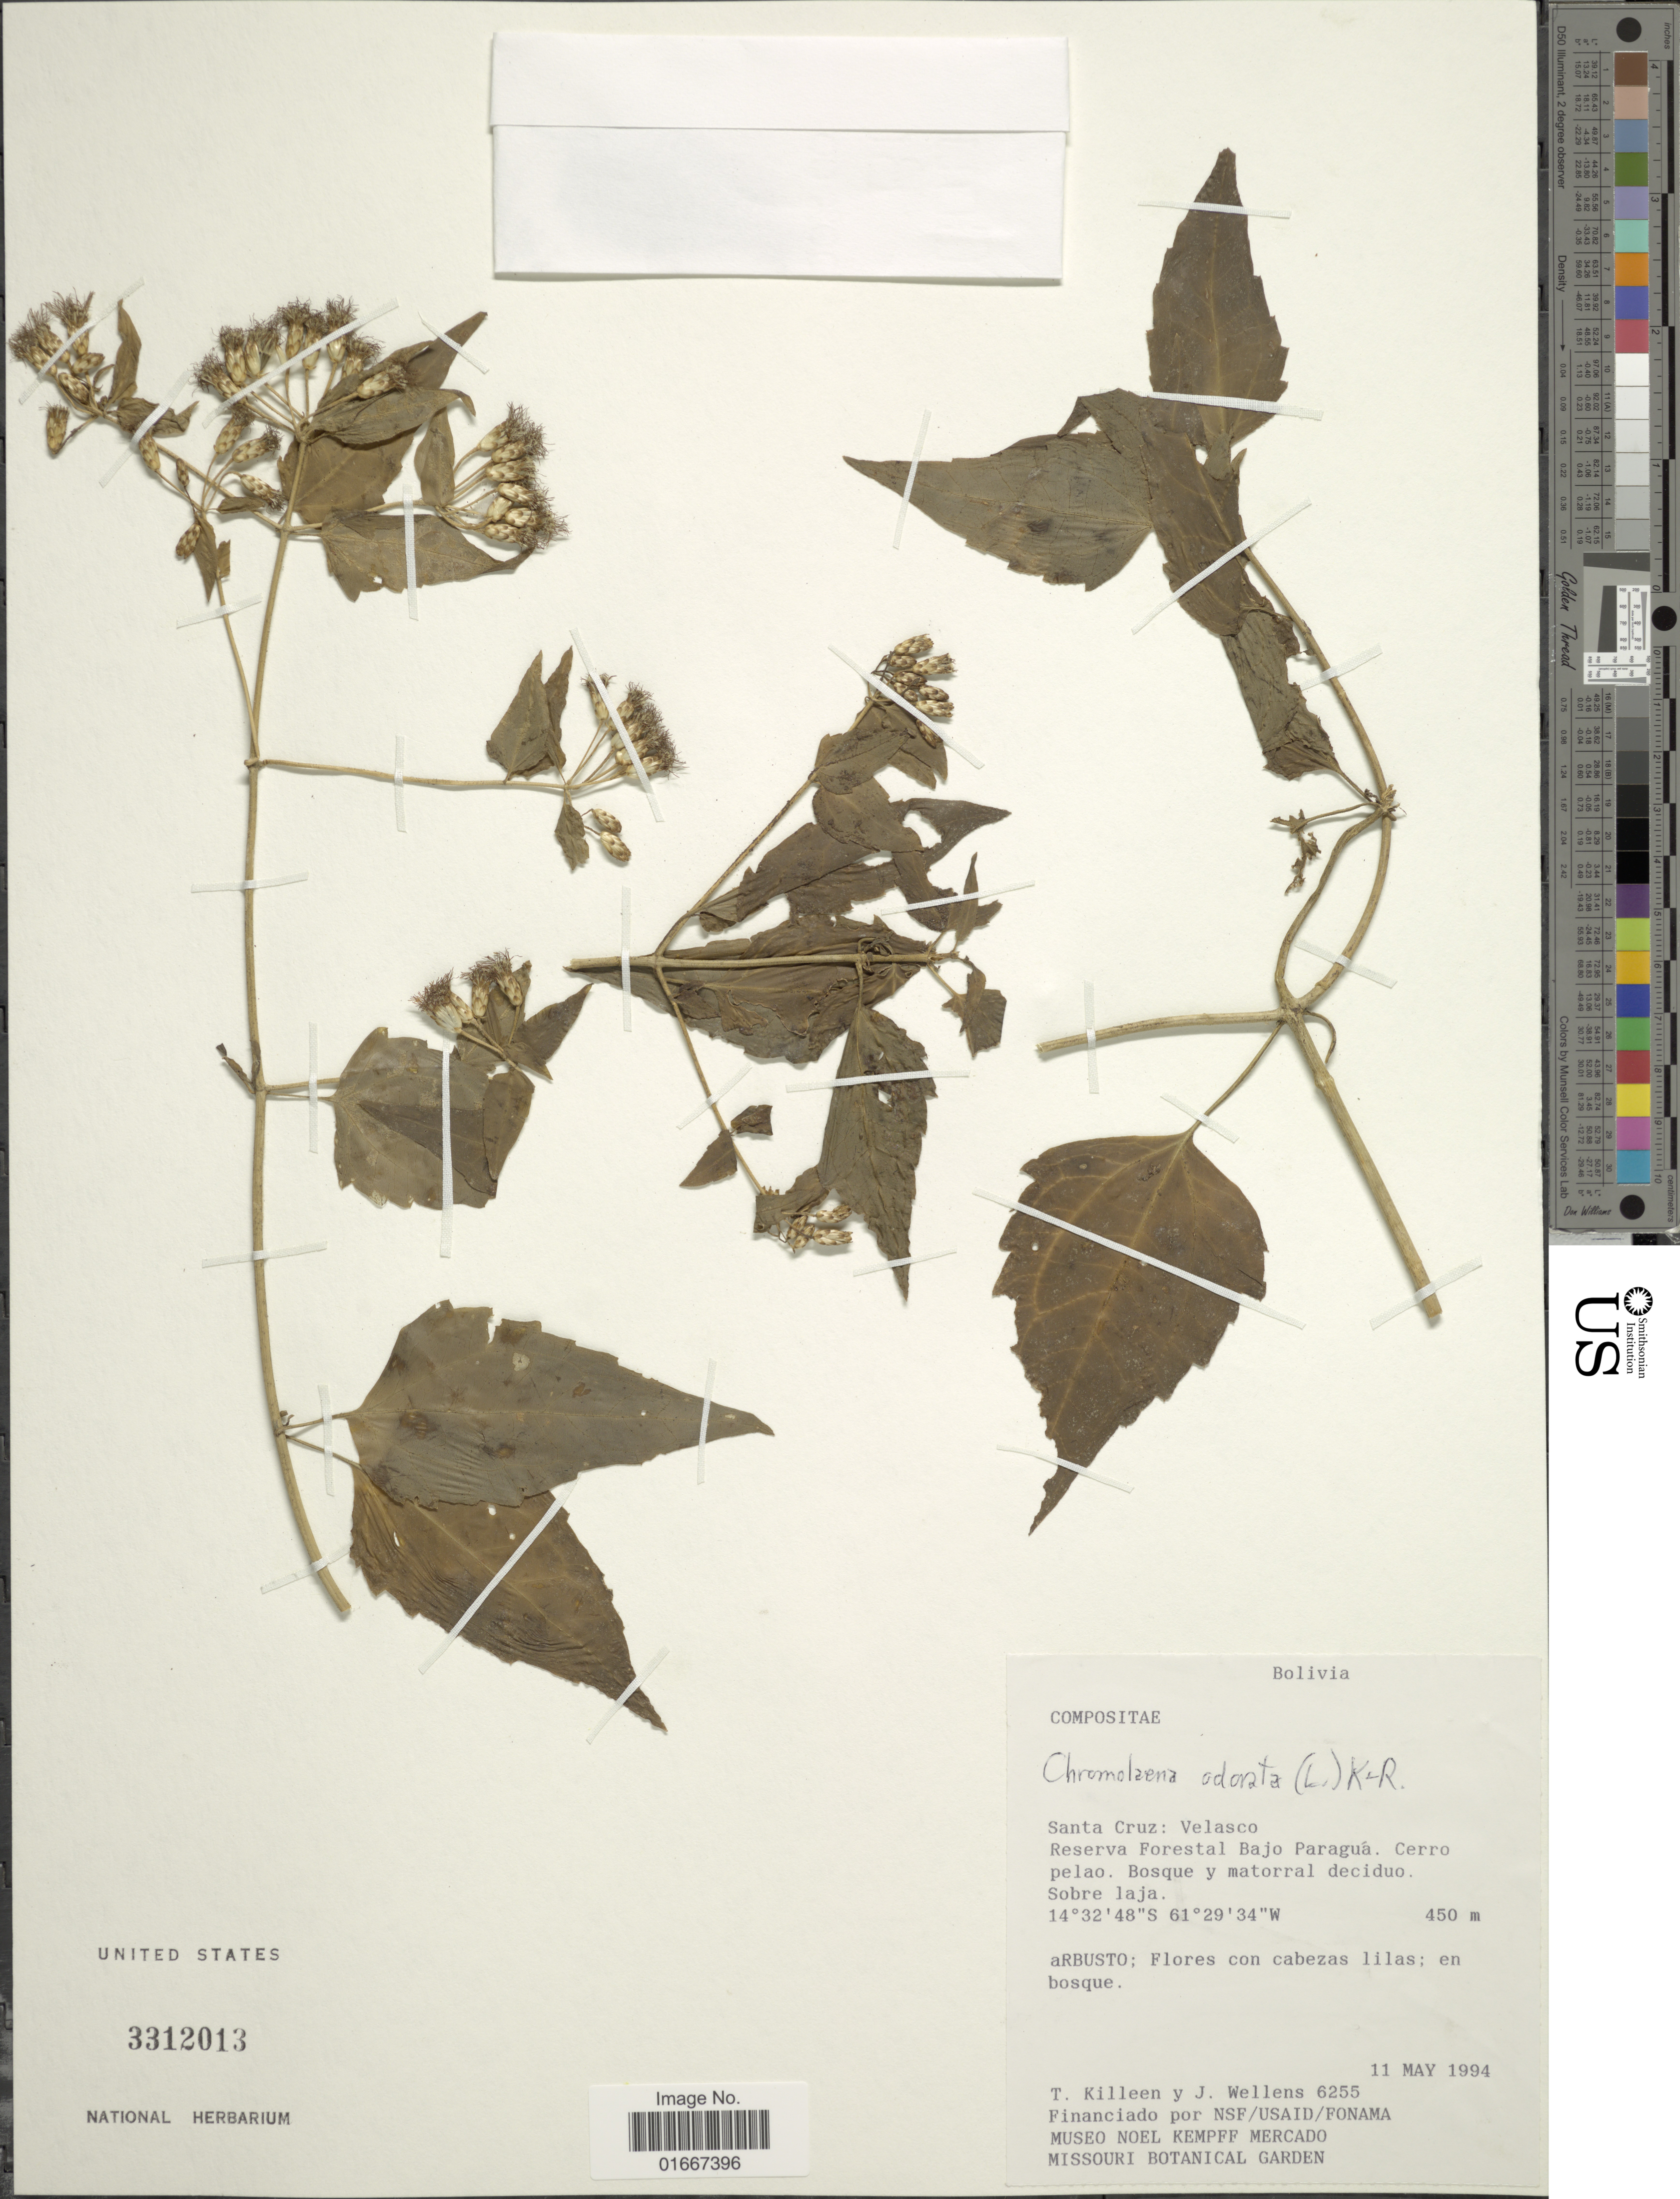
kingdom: Plantae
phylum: Tracheophyta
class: Magnoliopsida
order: Asterales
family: Asteraceae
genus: Chromolaena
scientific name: Chromolaena odorata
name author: (L.) R.M. King & H. Rob.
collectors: T. J. Killeen & J. Wellens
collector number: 6255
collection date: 1994-05-11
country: Bolivia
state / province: Santa Cruz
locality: Velasco, Reserva Forestal Bajo Paragua. Cerro pelao. Bosque y matorral deciduo. Sobre laja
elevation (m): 450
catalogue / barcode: US 3312013